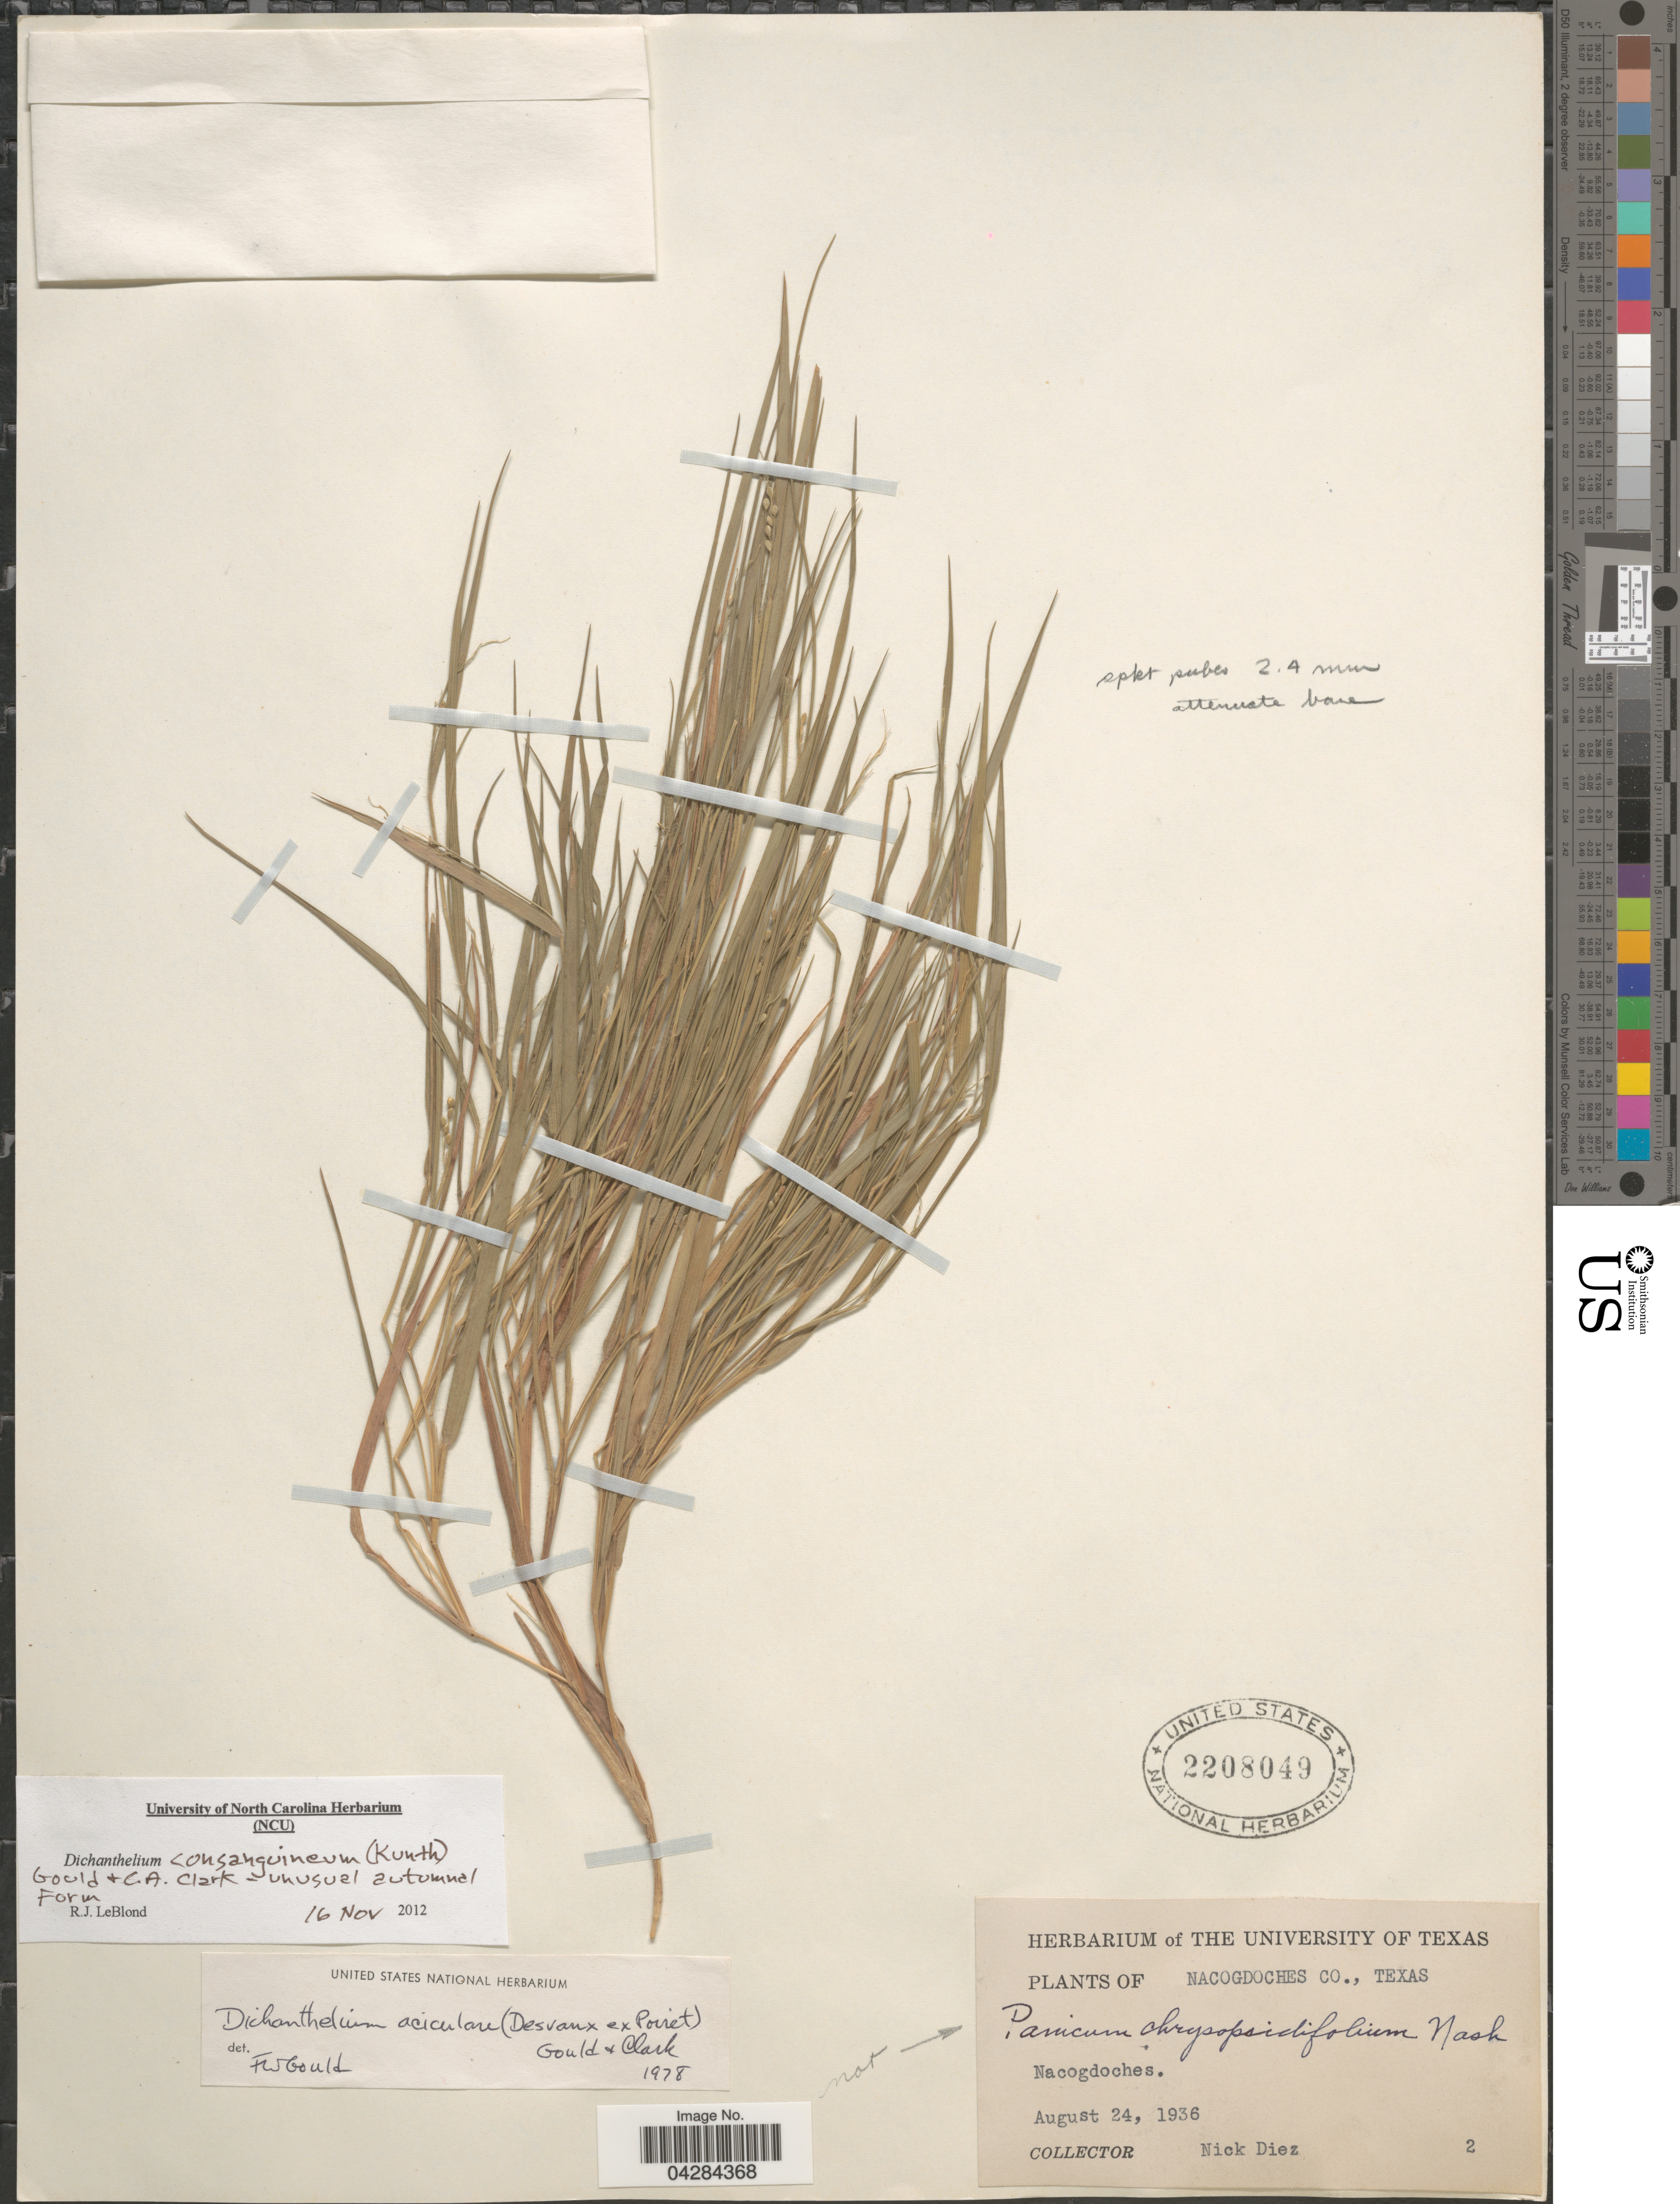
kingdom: Plantae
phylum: Tracheophyta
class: Liliopsida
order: Poales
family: Poaceae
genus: Dichanthelium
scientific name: Dichanthelium ovale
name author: (Elliott) Gould & C.A. Clark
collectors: N. Diez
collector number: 2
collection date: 1936-08-24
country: United States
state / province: Texas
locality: Nacogdoches Co. Nacogdoches.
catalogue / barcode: US 2208049